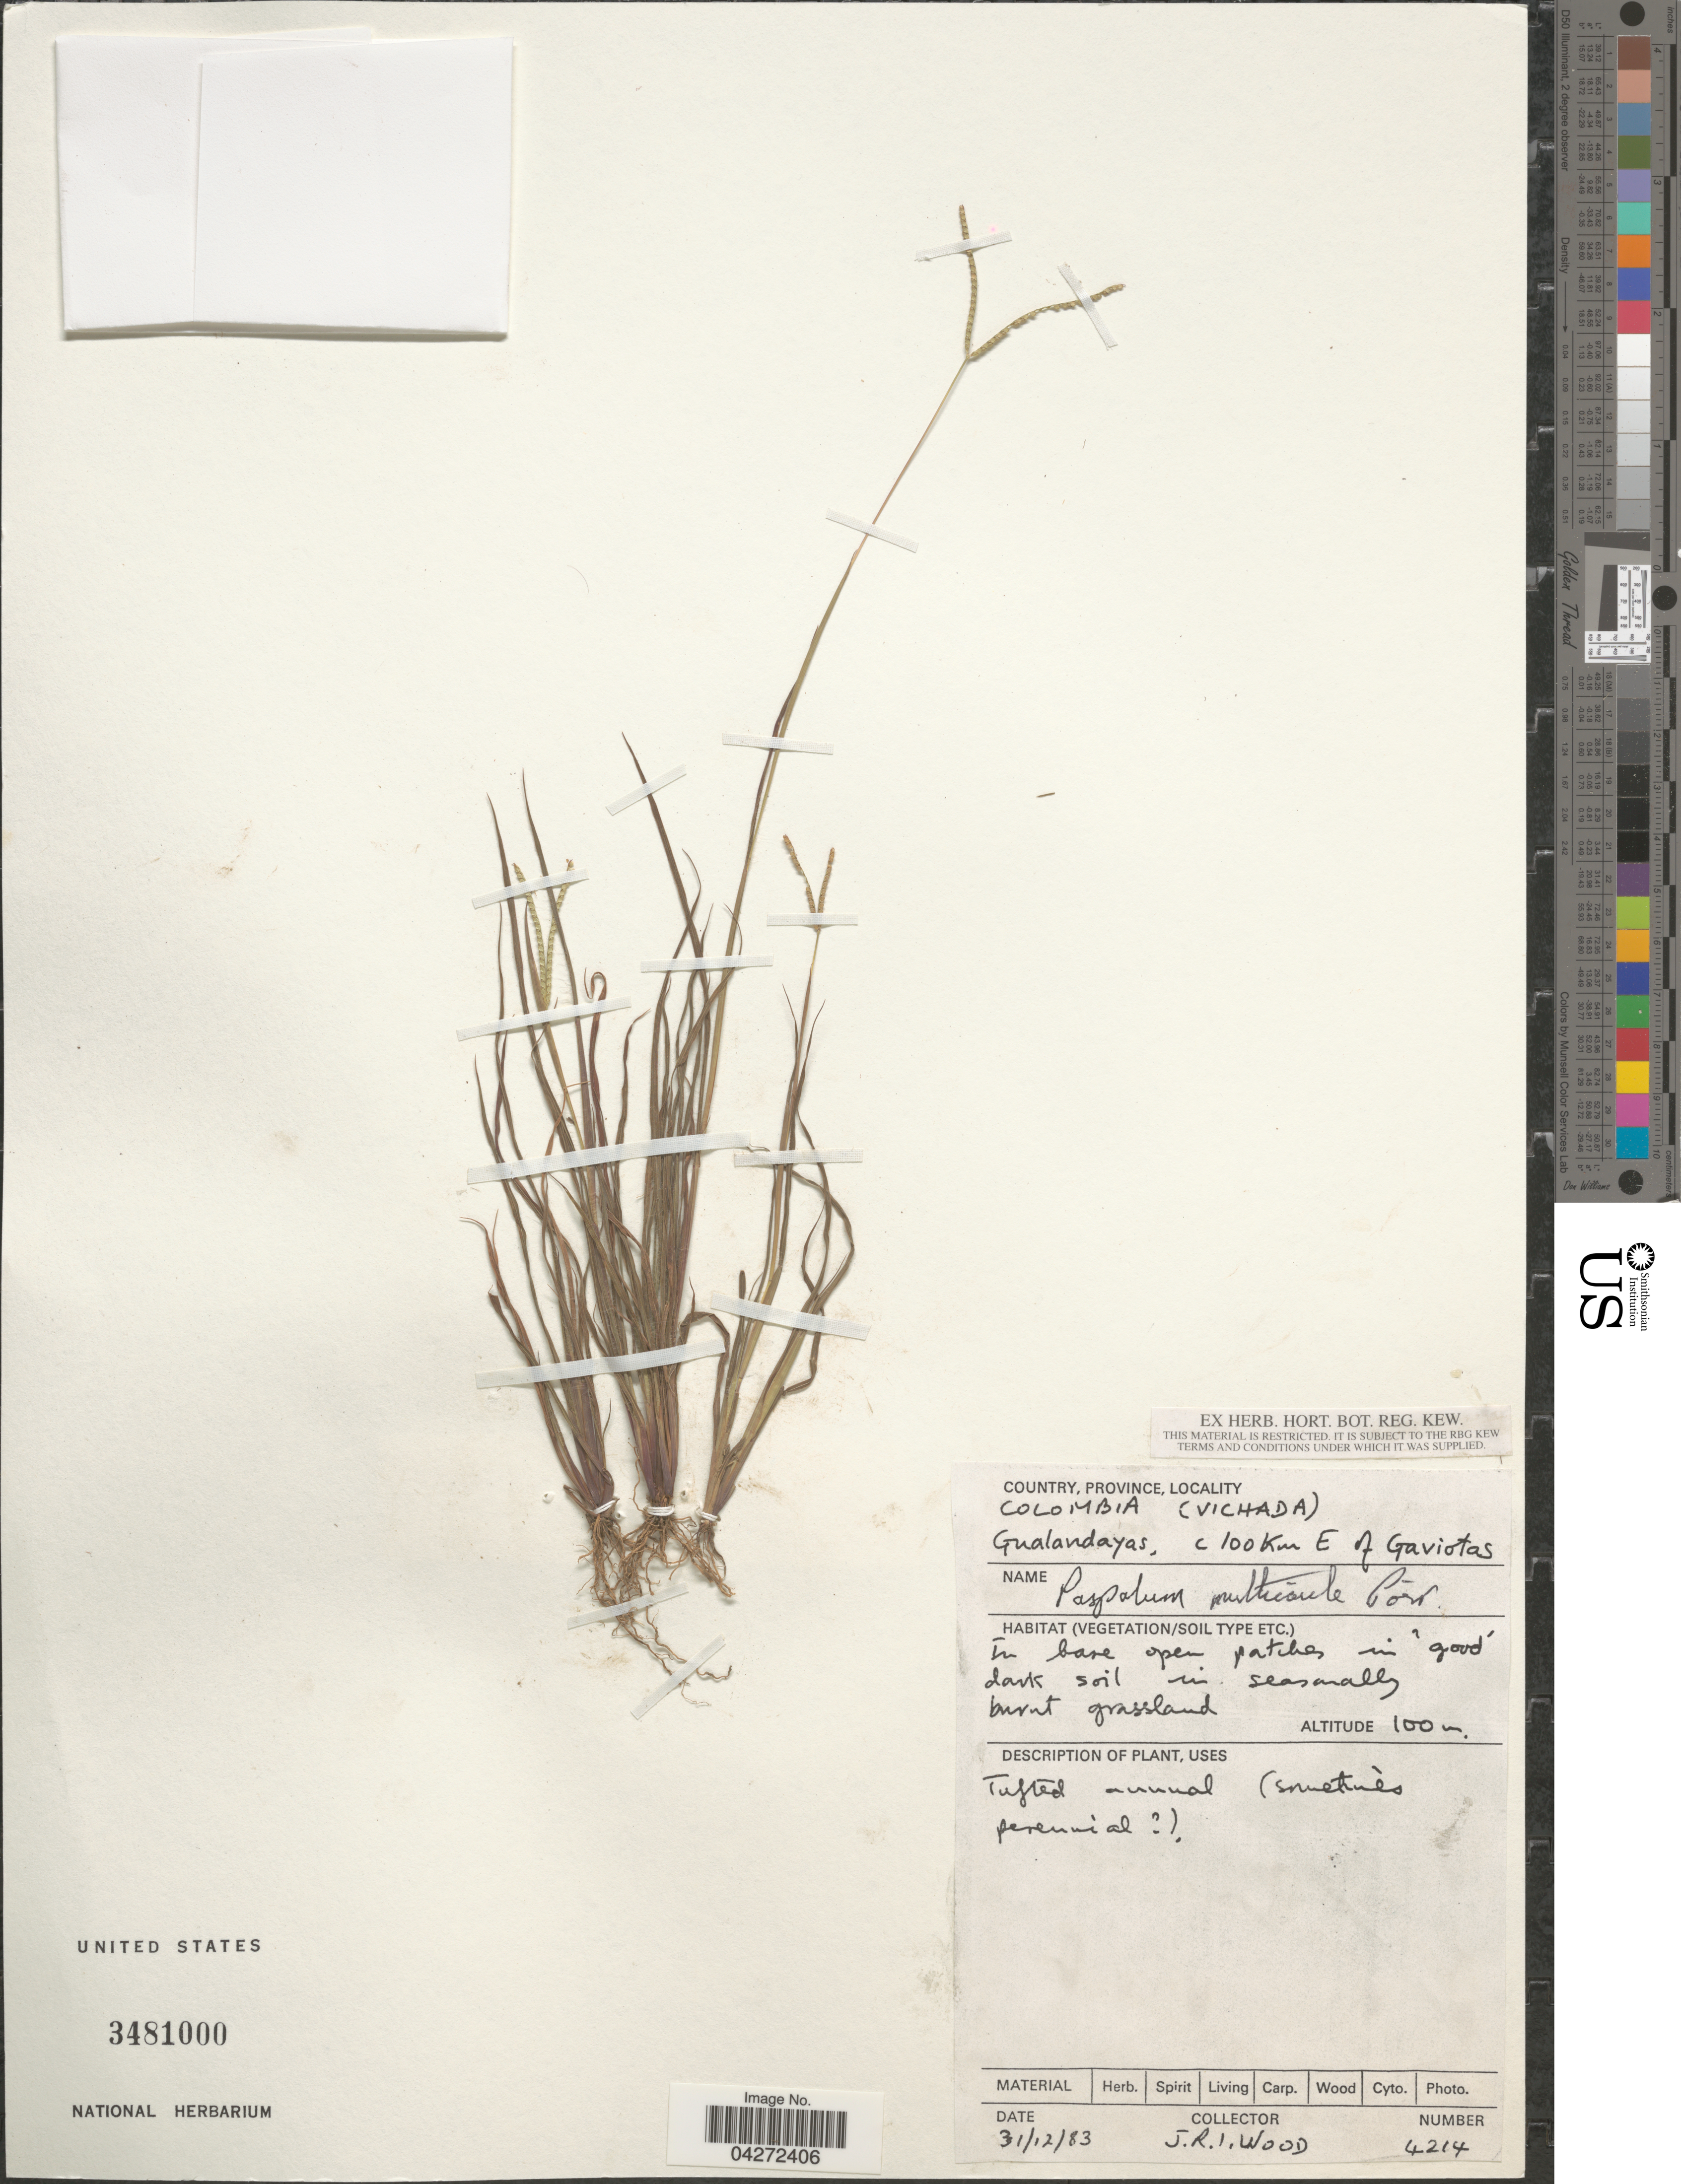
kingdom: Plantae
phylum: Tracheophyta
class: Liliopsida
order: Poales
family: Poaceae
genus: Paspalum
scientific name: Paspalum multicaule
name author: Poir.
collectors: J. R. I. Wood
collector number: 4214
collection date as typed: Transcribed d/m/y: 31/12/83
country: Colombia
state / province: Vichada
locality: Gualandayas, c 100 Km E of Gaviotas.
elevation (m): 100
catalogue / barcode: US 3481000